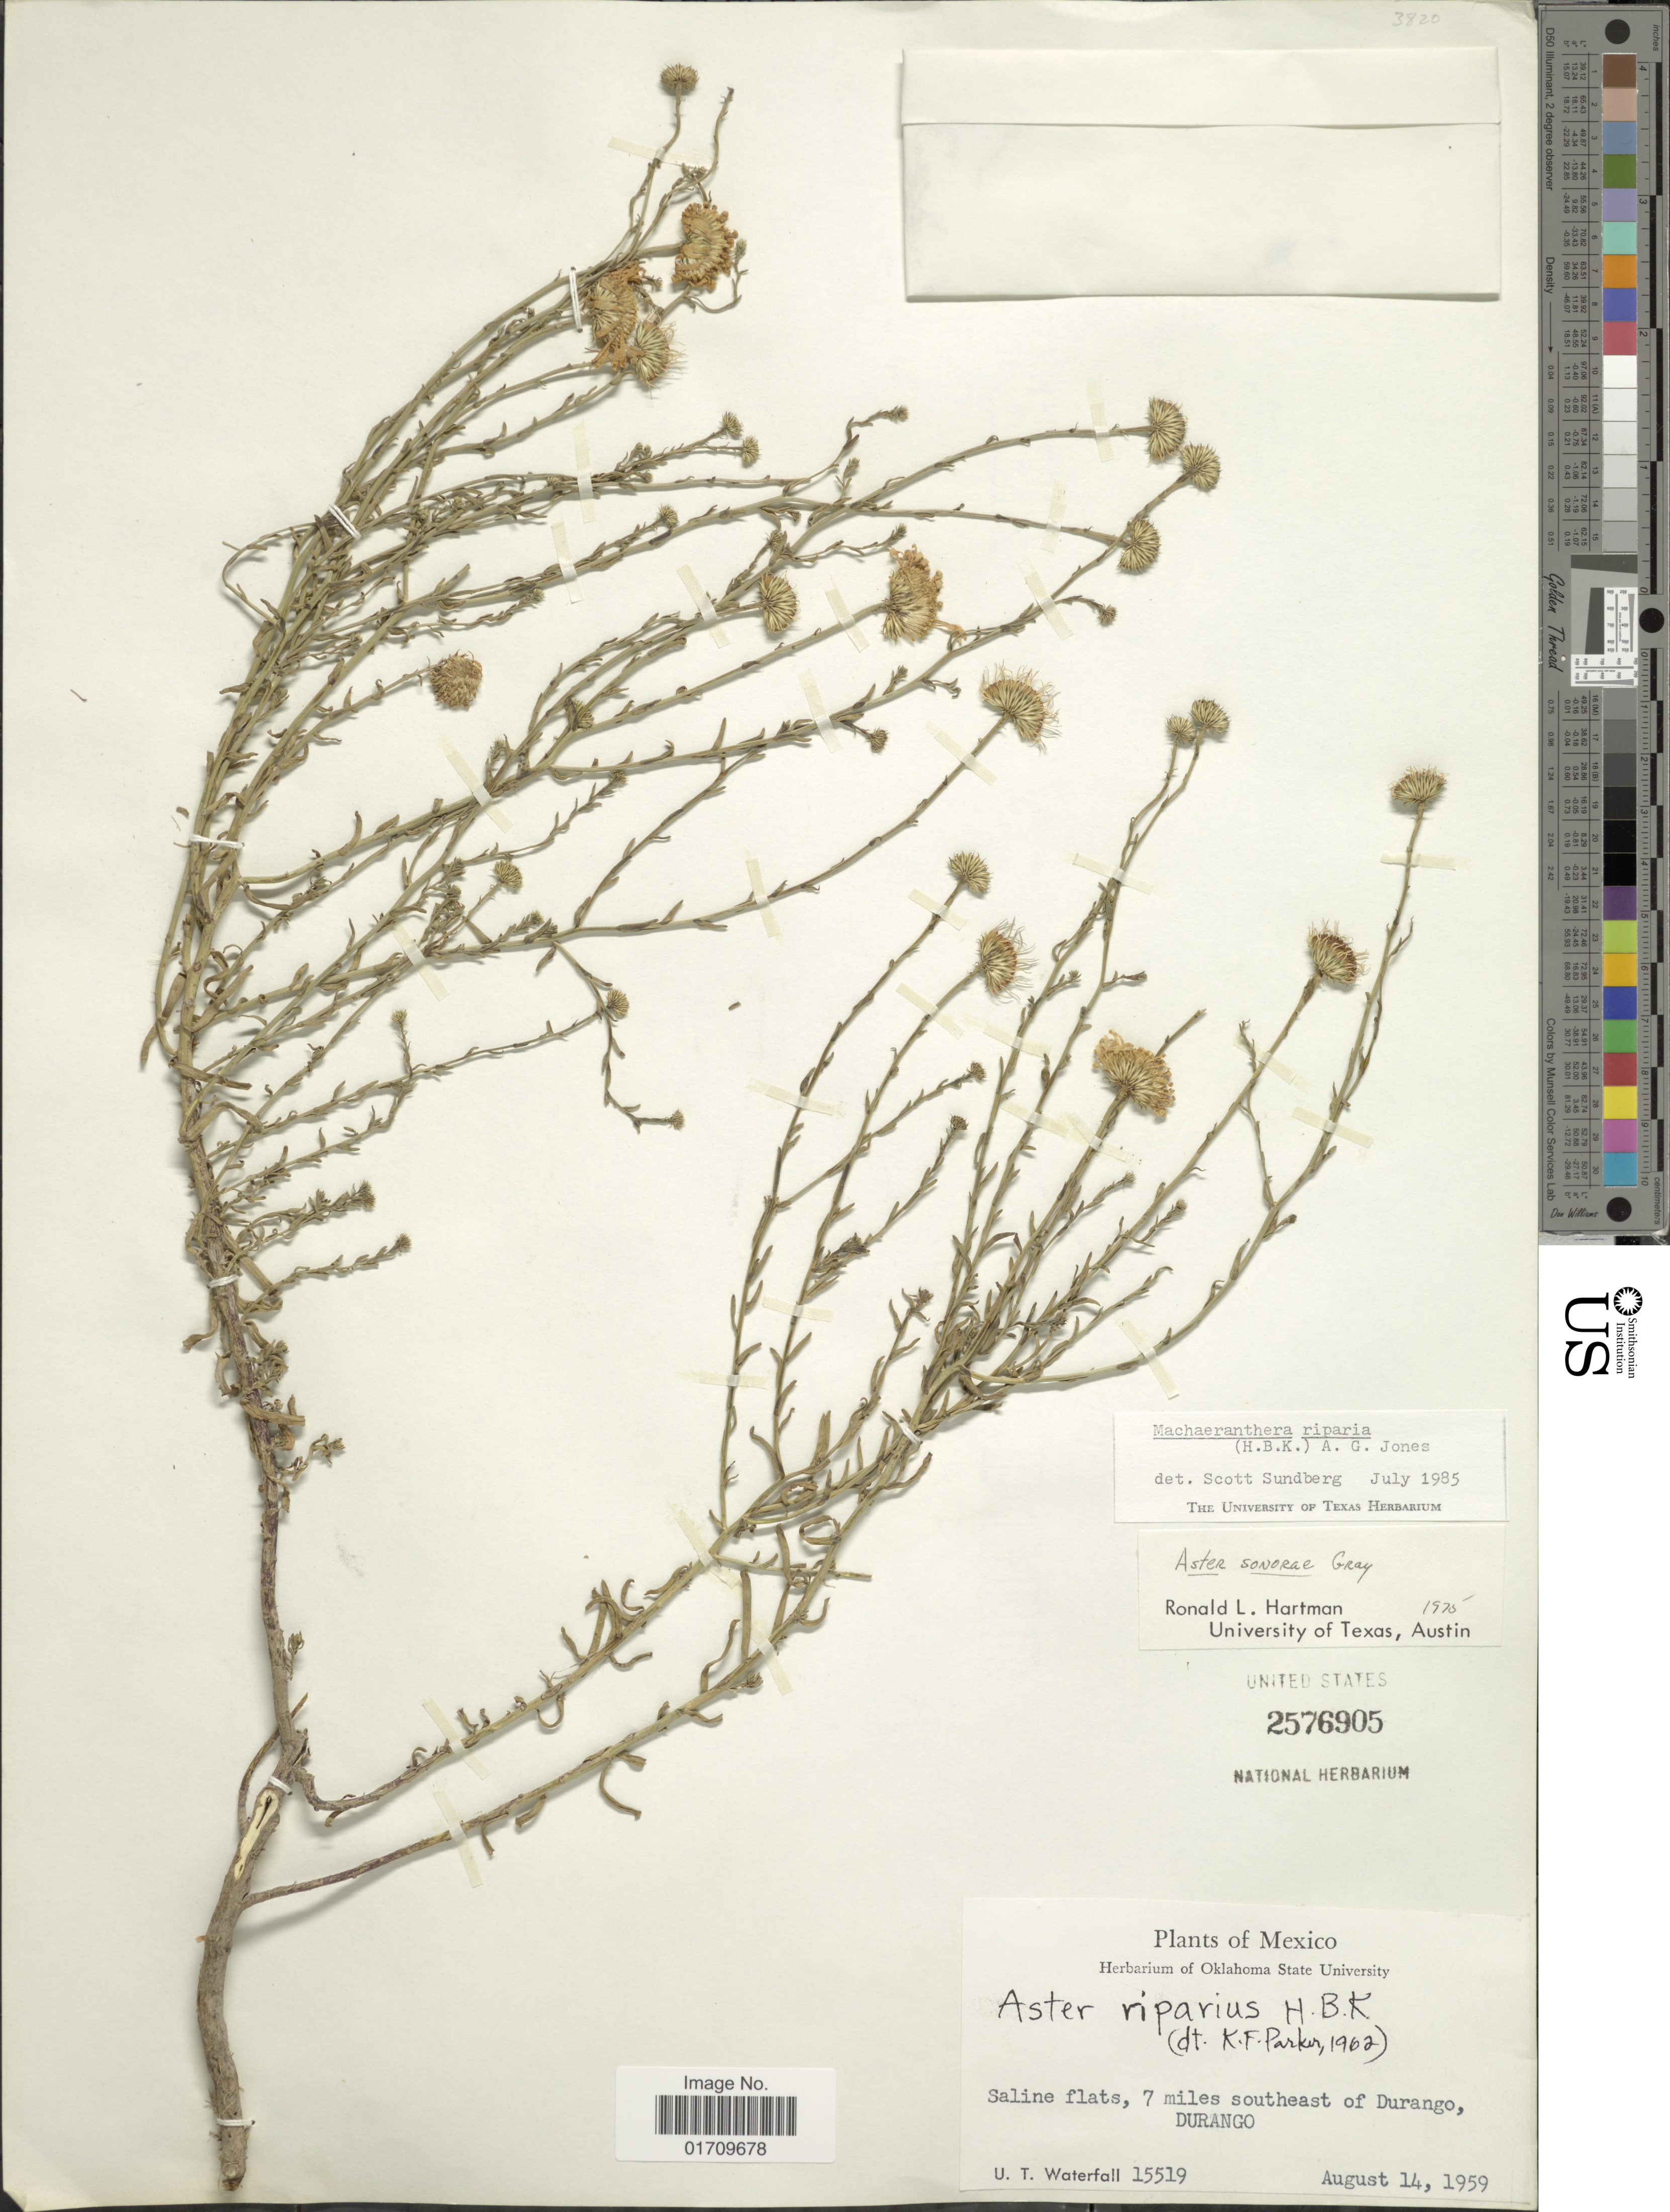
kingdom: Plantae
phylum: Tracheophyta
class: Magnoliopsida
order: Asterales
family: Asteraceae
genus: Machaeranthera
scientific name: Machaeranthera riparia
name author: (Kunth) A.G. Jones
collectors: U. T. Waterfall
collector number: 15519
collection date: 1959-08-14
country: Mexico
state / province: Durango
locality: Saline flats, 7 miles southeast of Durango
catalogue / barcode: US 2576905